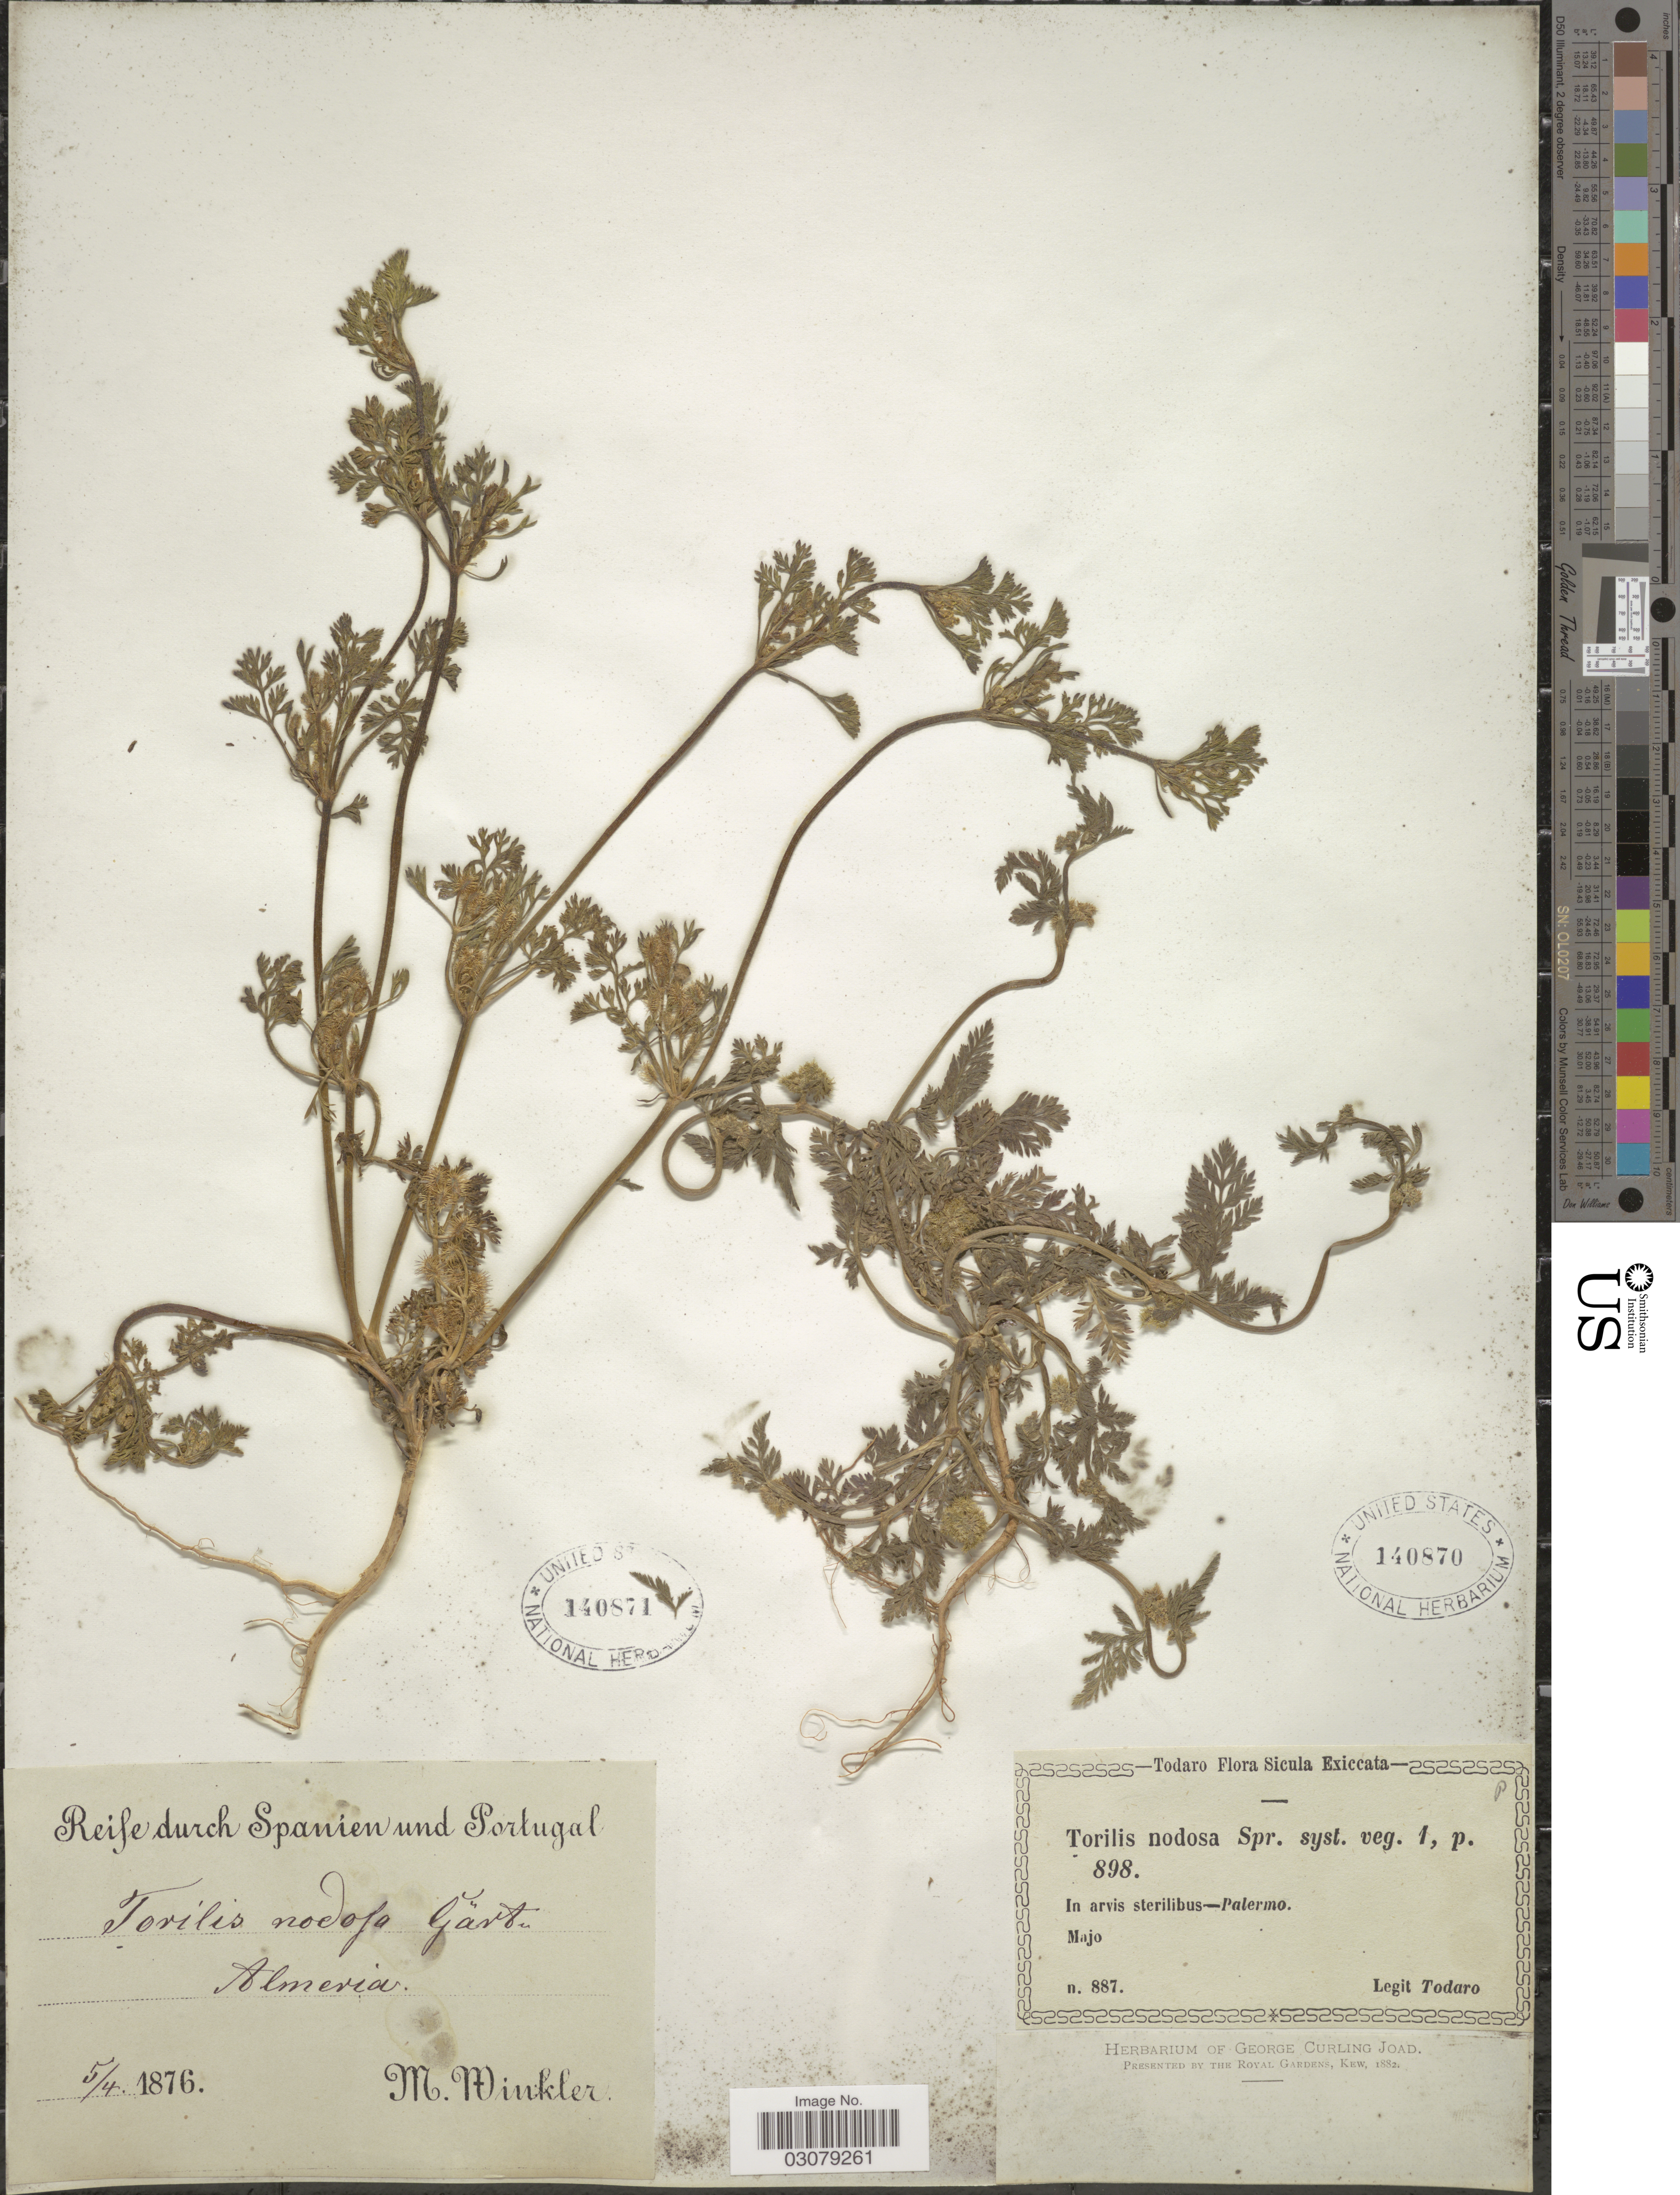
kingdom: Plantae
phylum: Tracheophyta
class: Magnoliopsida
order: Apiales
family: Apiaceae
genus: Torilis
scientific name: Torilis nodosa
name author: (L.) Gaertn.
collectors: Todaro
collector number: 887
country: Italy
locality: Sicula. In arvis sterilibus- Palmero.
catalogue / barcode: US 140870-2